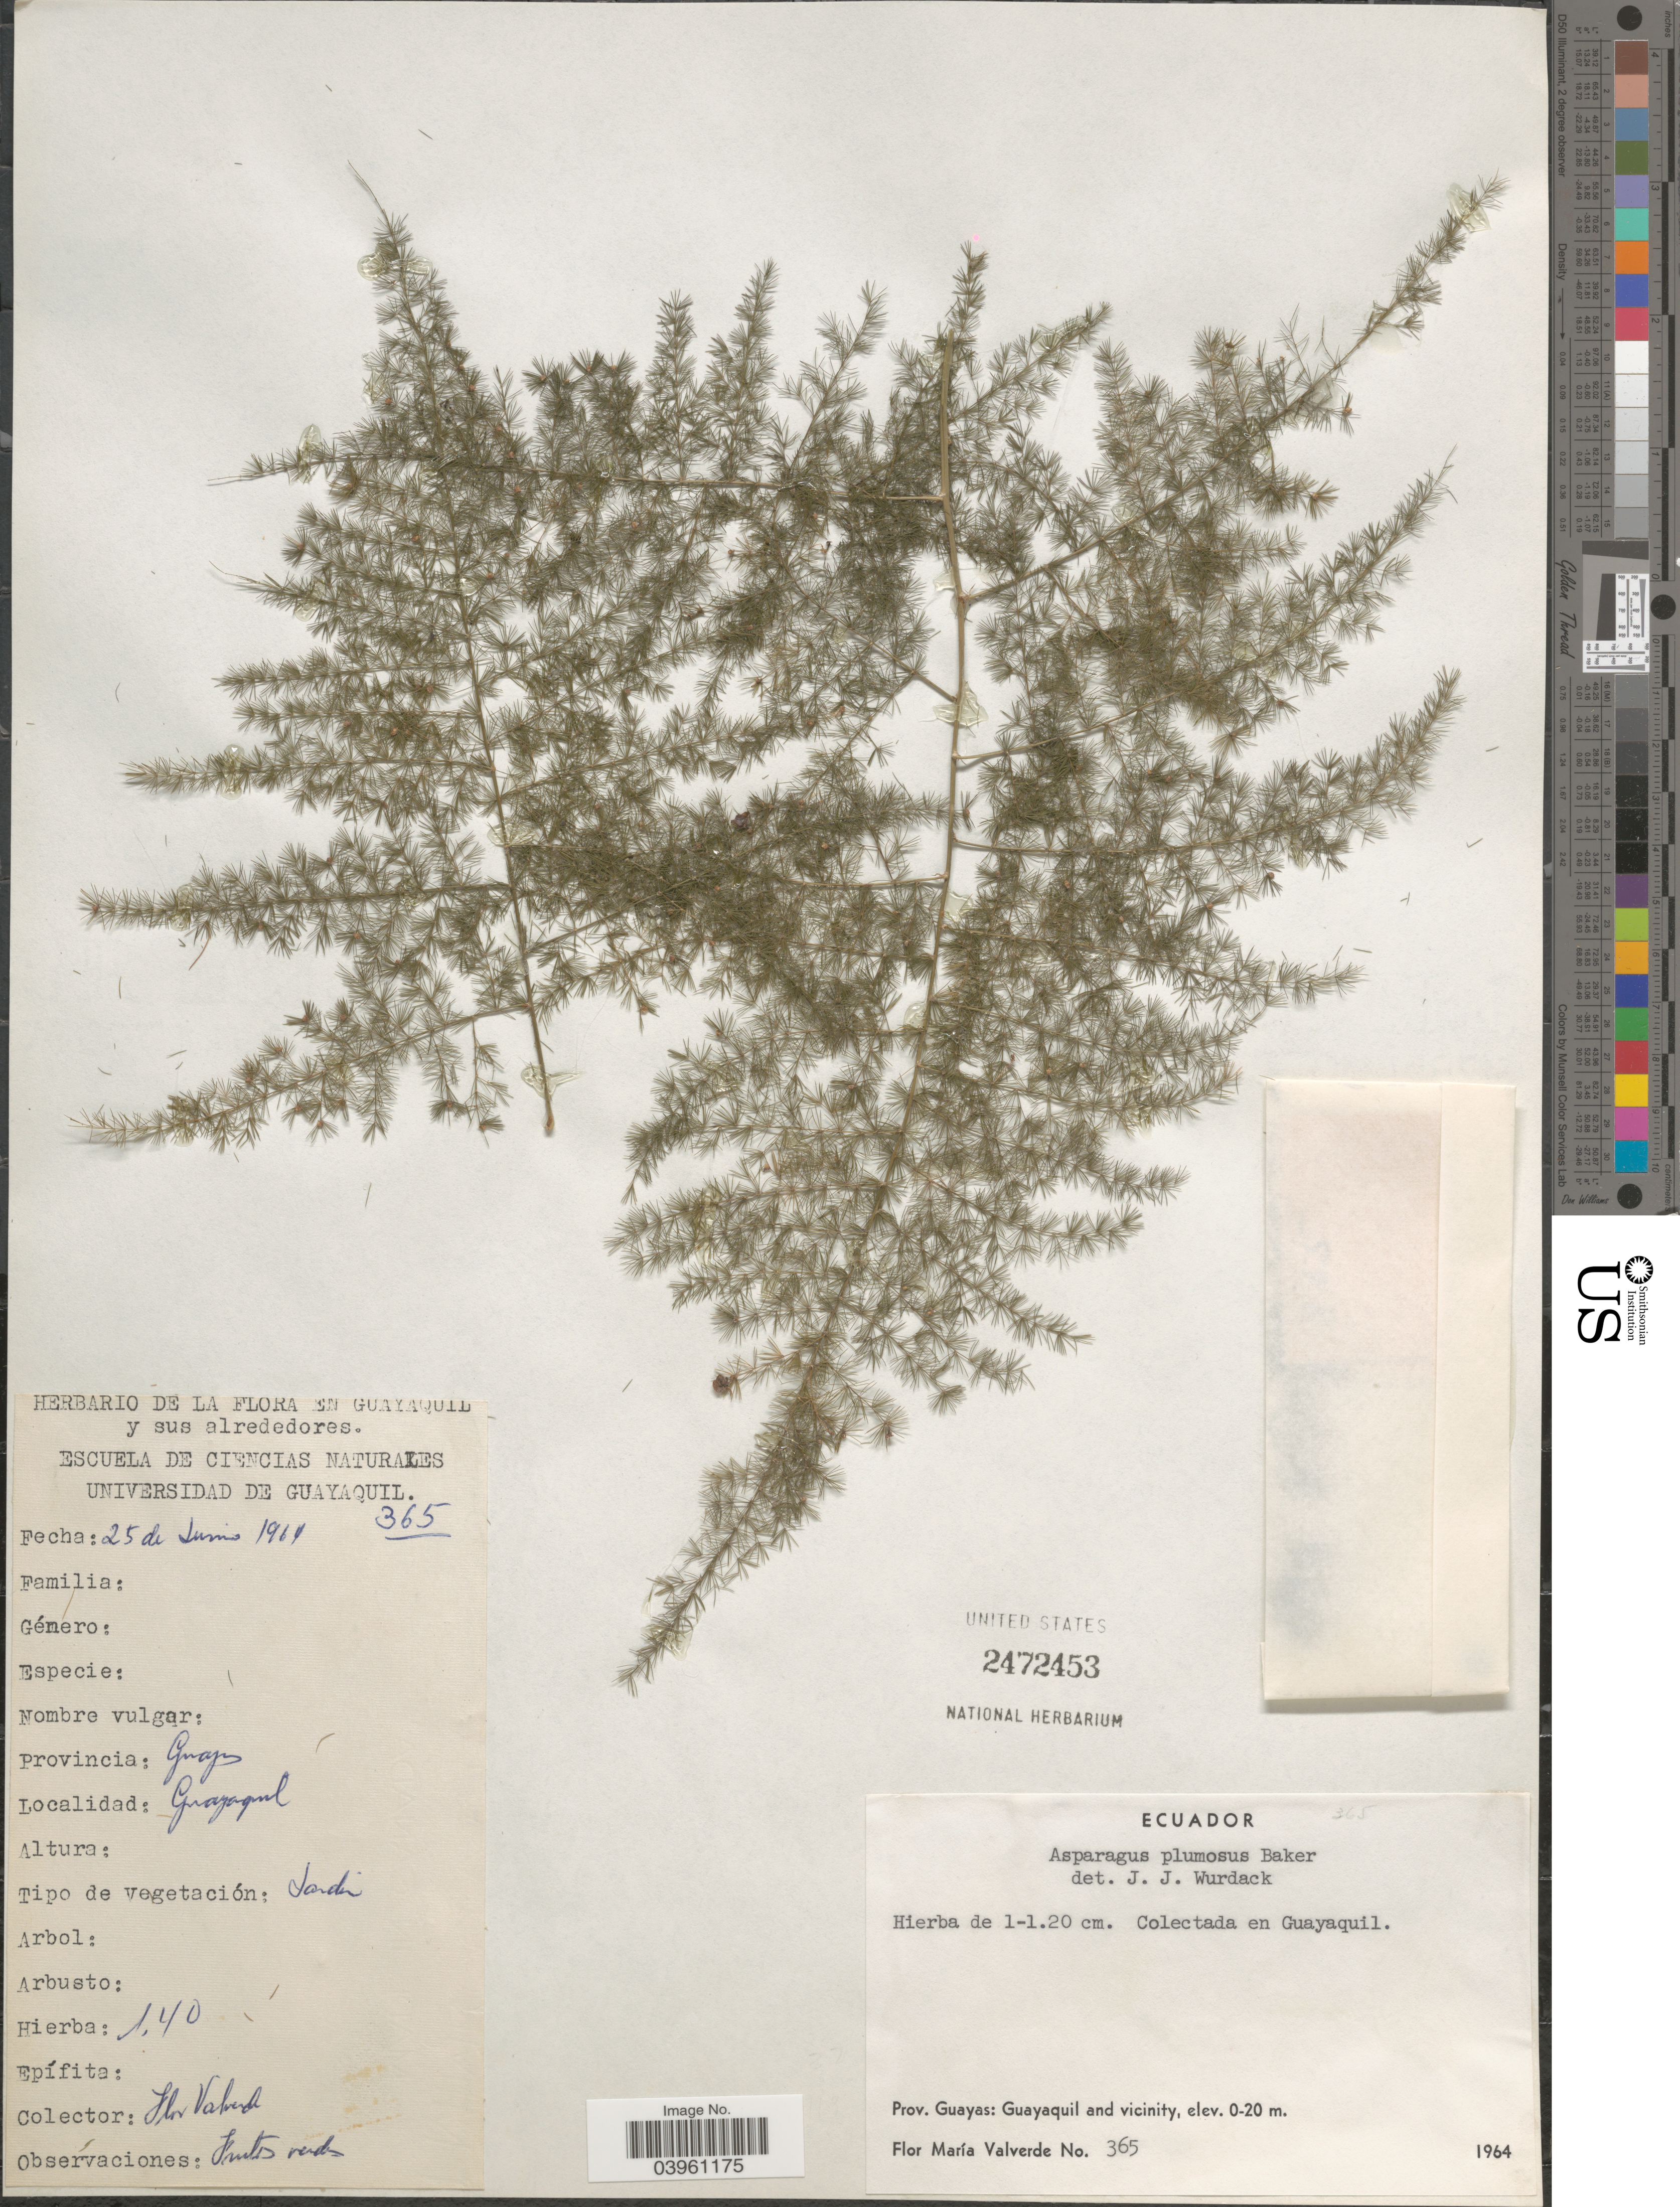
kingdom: Plantae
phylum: Tracheophyta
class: Liliopsida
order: Asparagales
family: Asparagaceae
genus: Asparagus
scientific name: Asparagus plumosus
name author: Baker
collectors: F. M. Valverde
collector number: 365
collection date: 1964-06-25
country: Ecuador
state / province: Guayas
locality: Guayaquil and vicinity.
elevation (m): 0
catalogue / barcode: US 2472453